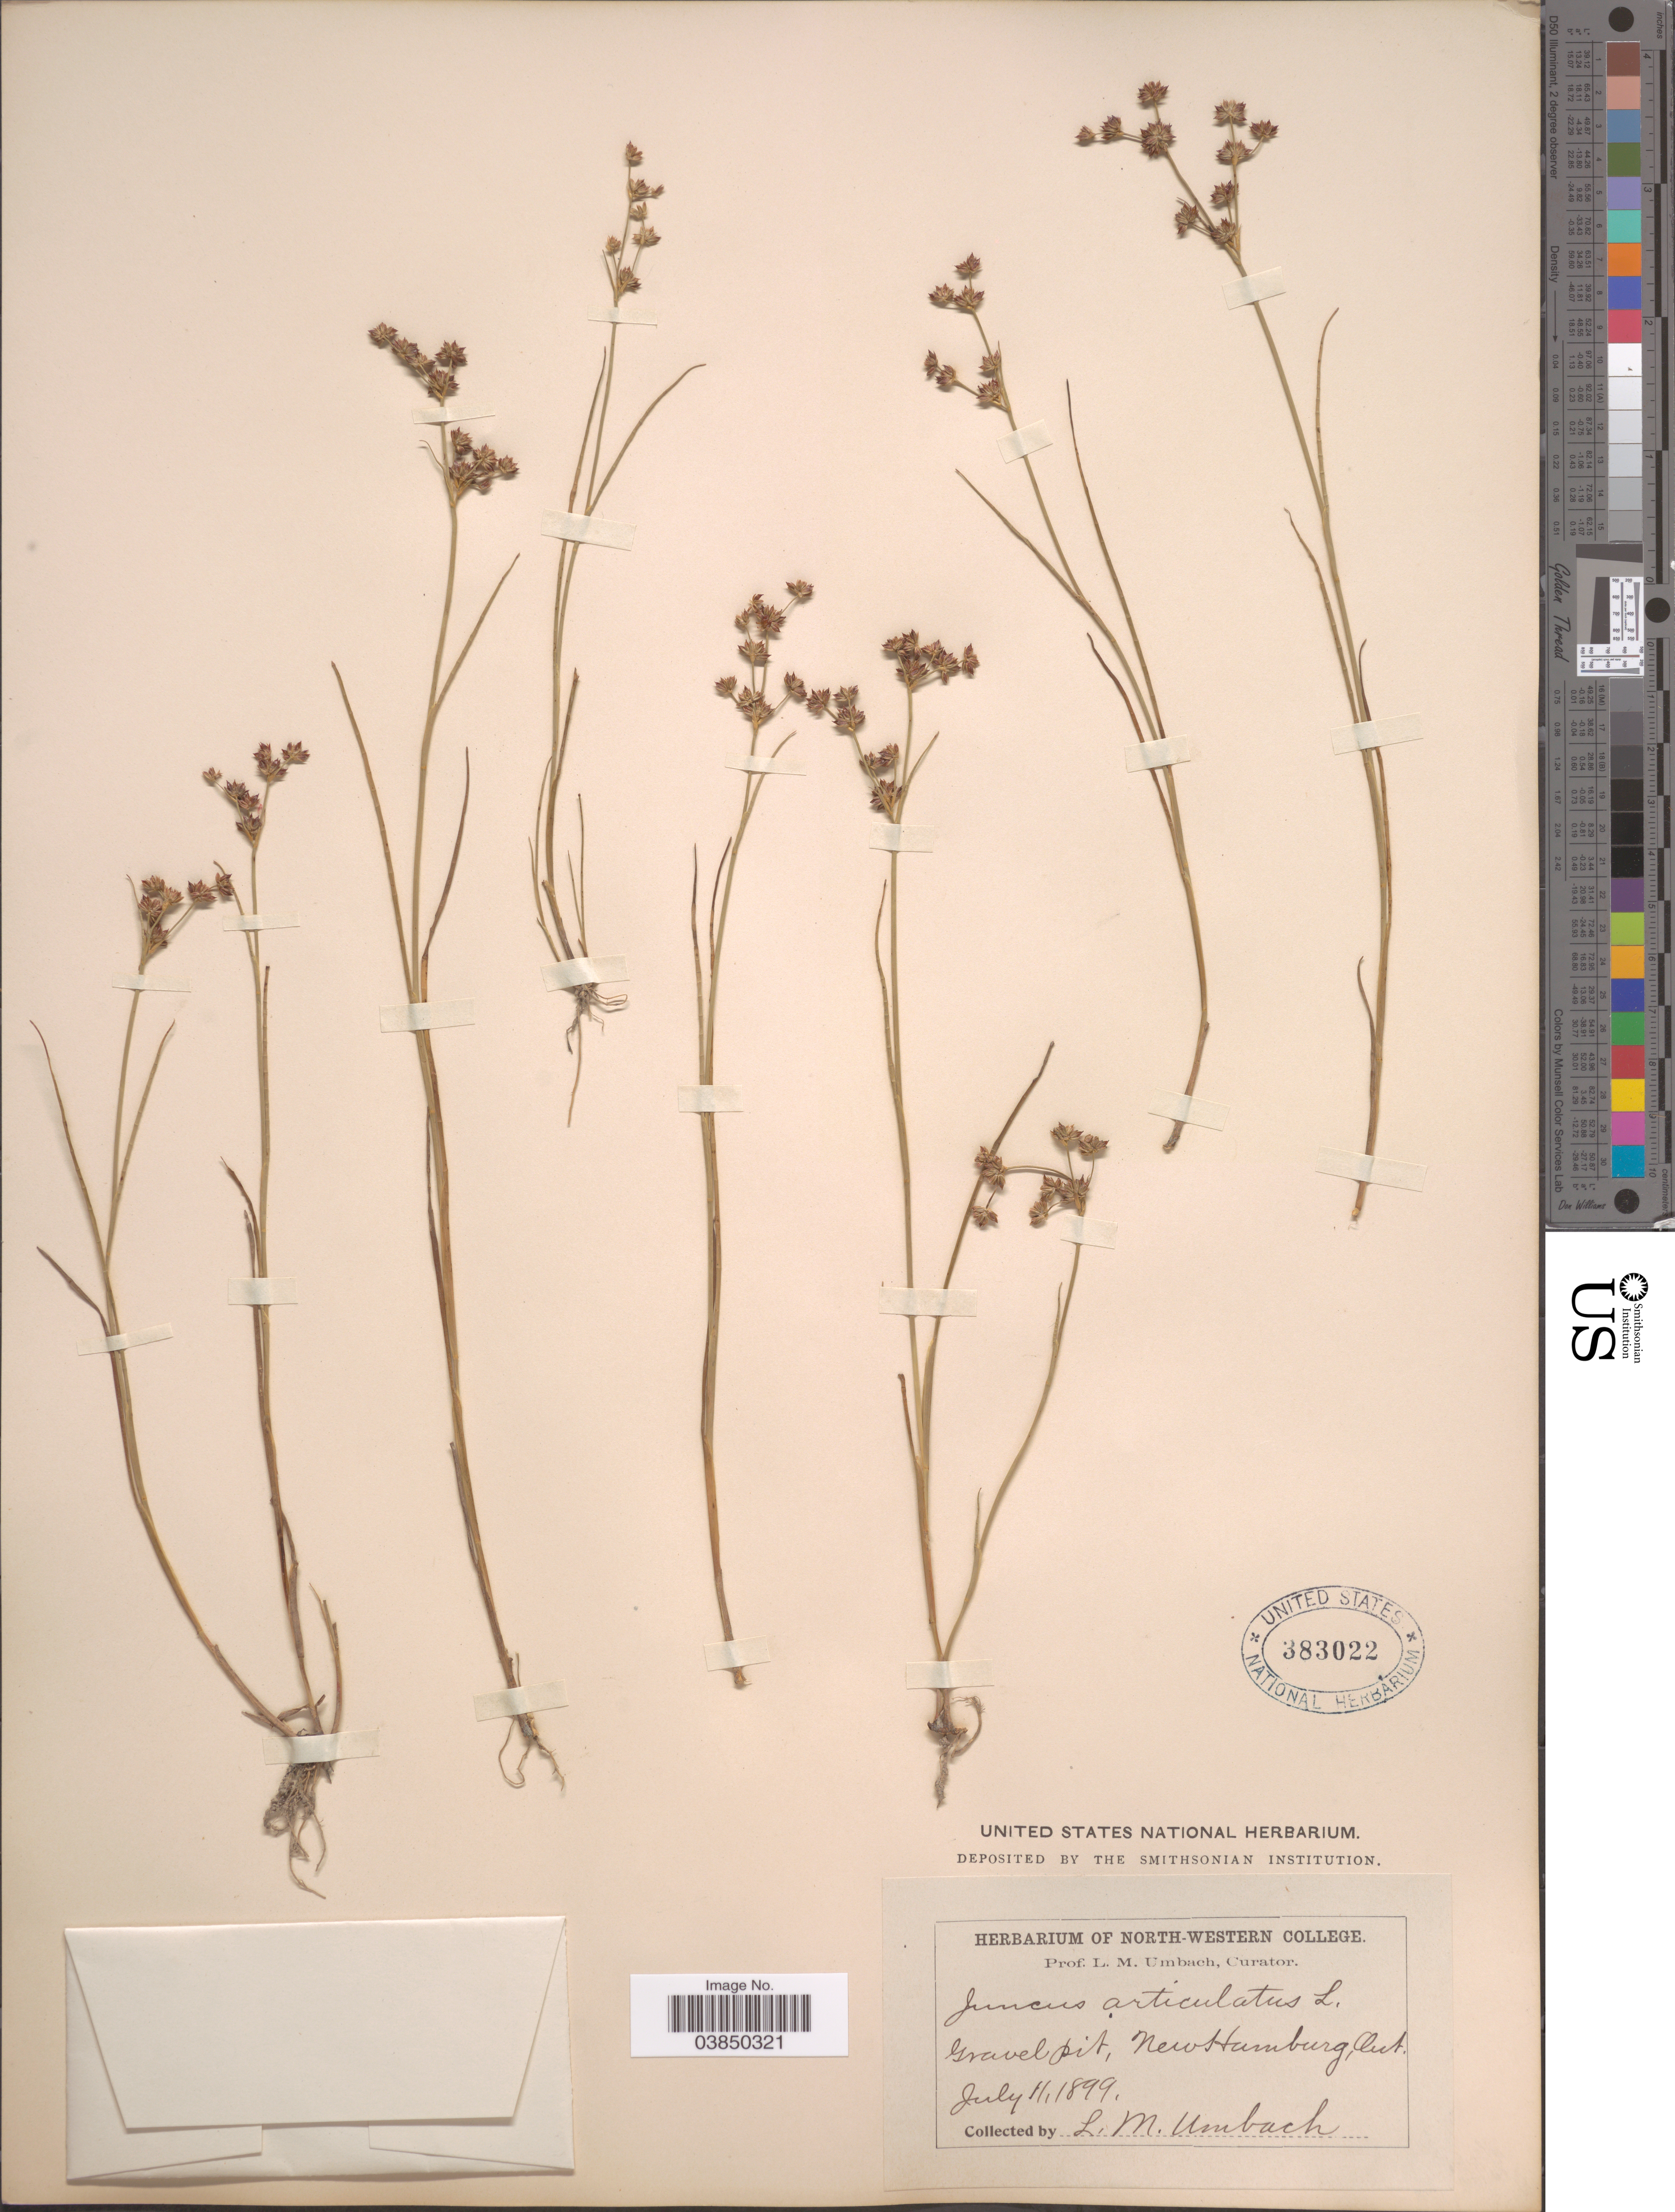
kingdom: Plantae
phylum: Tracheophyta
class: Liliopsida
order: Poales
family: Juncaceae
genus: Juncus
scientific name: Juncus articulatus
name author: L.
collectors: L. M. Umbach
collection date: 1899-07-11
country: Canada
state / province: Ontario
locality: Gravel pit, New Hamburg.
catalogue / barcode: US 383022